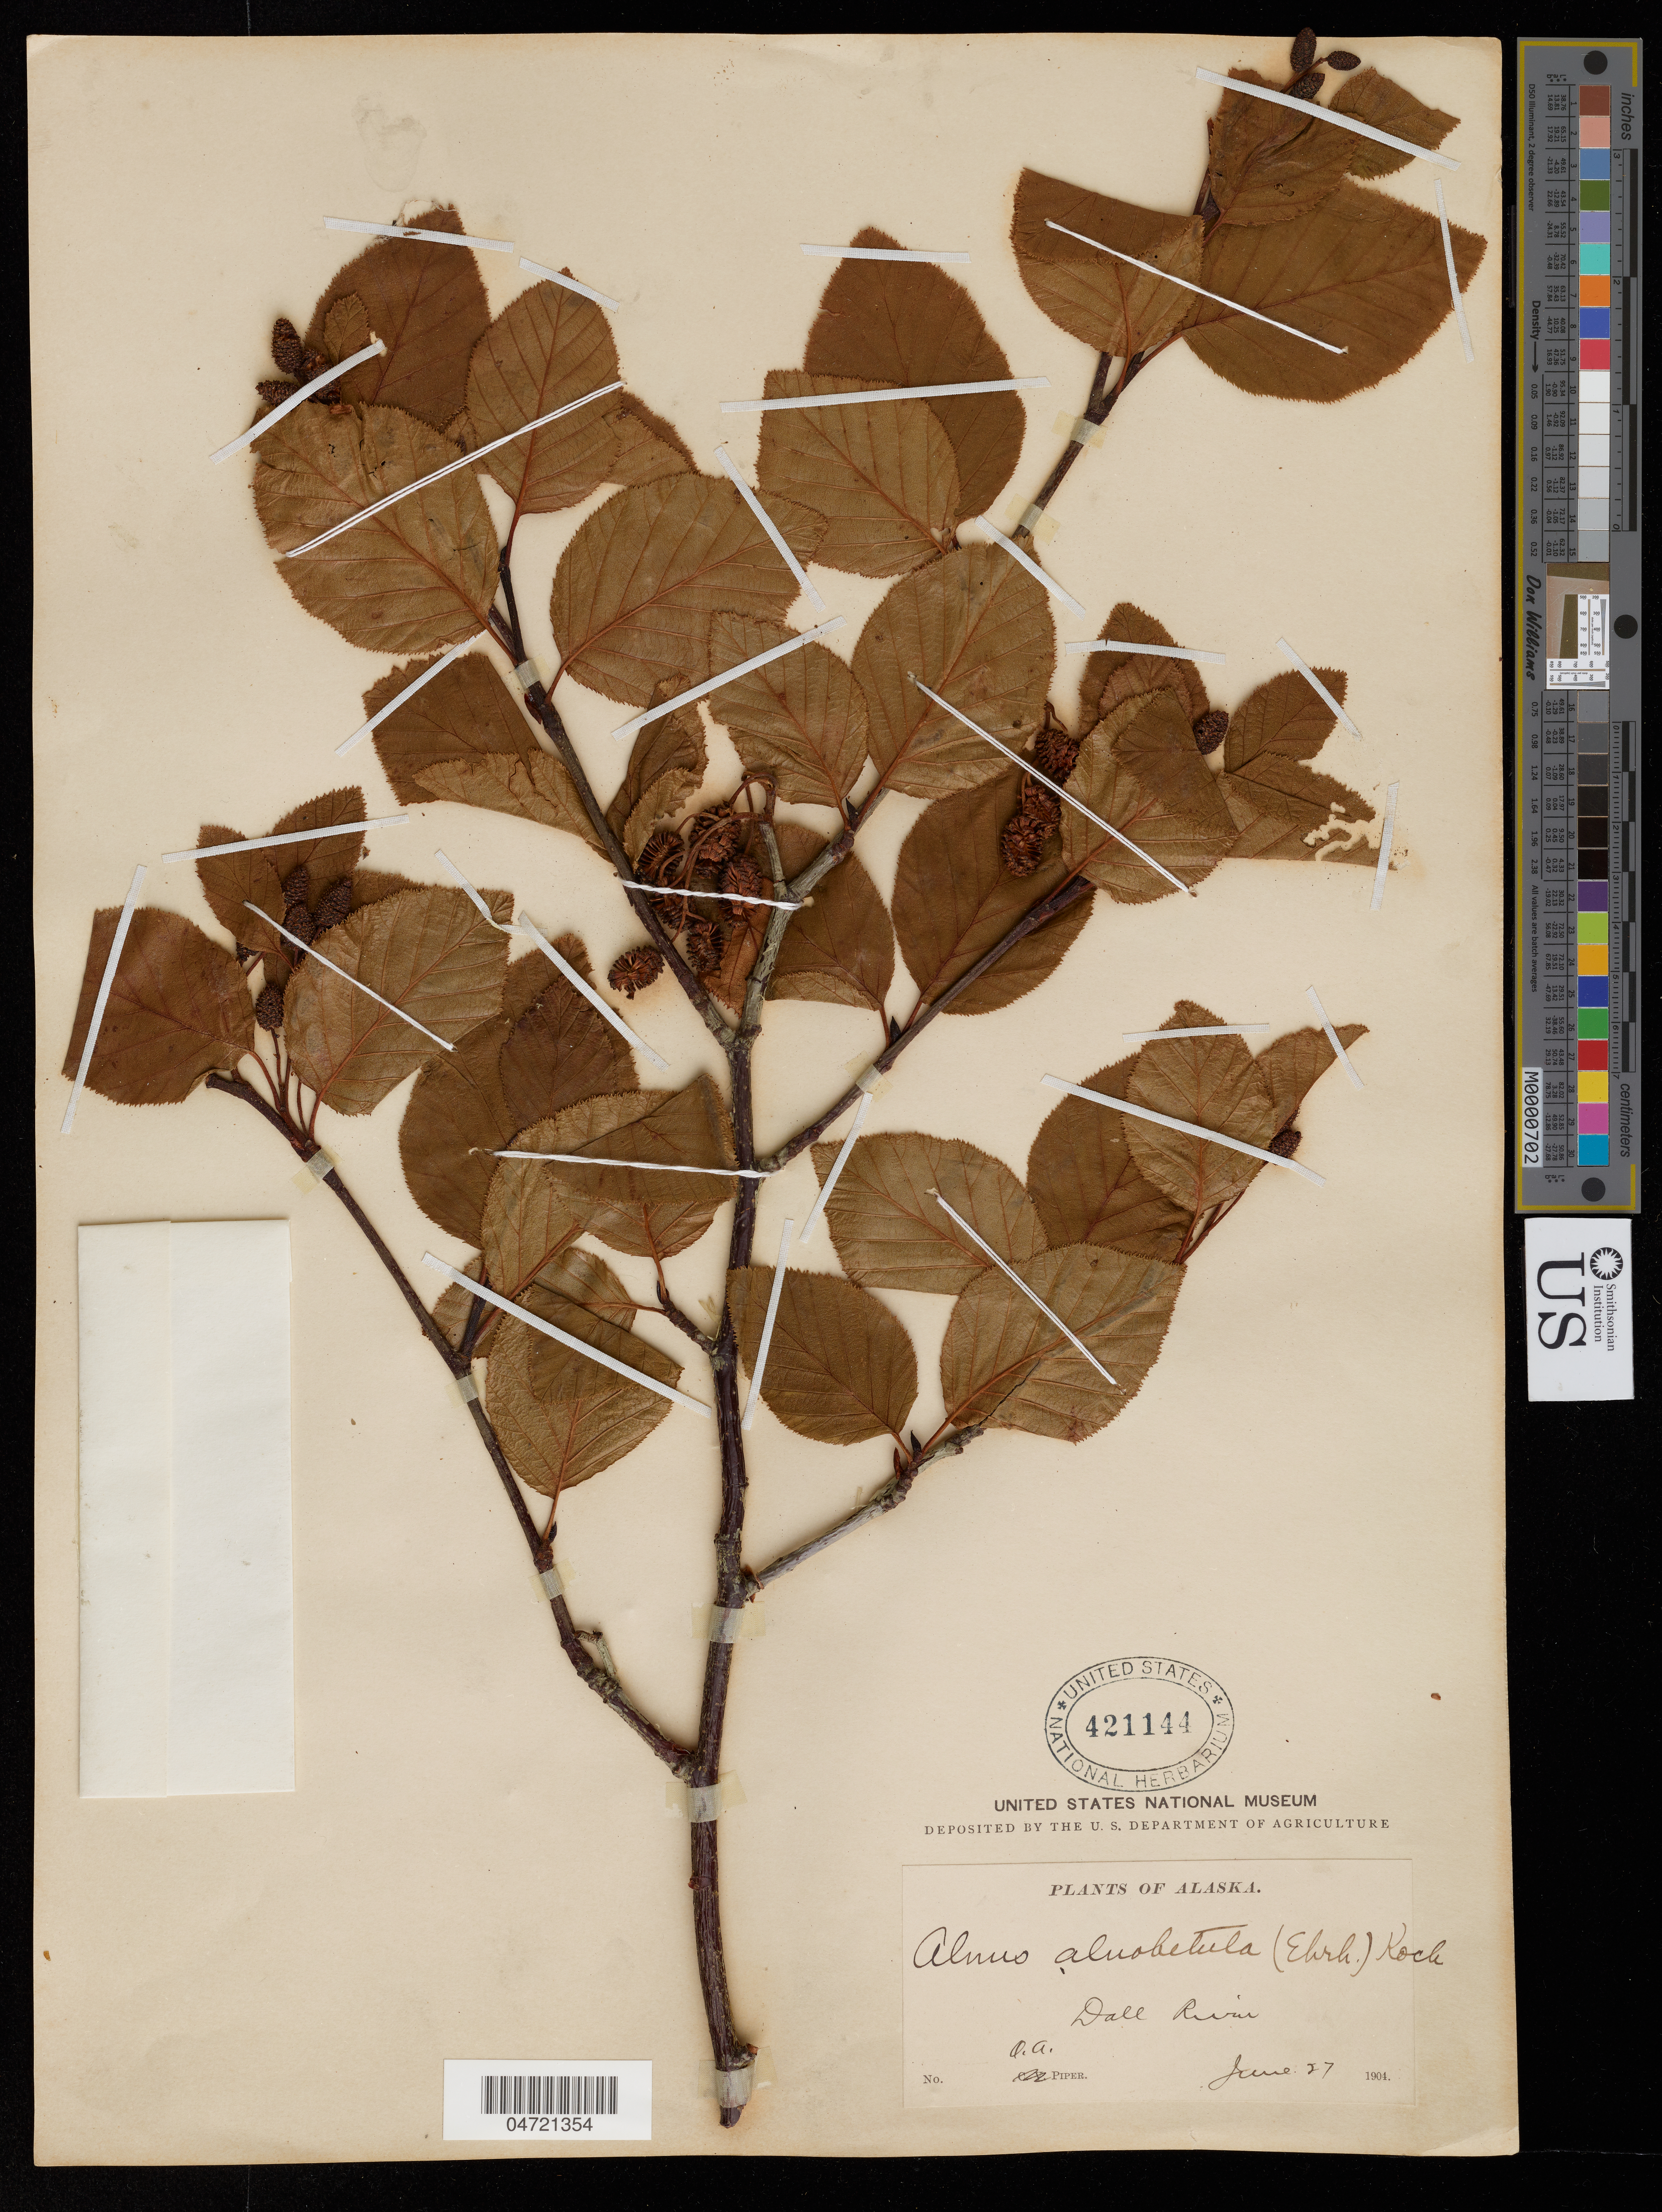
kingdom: Plantae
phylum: Tracheophyta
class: Magnoliopsida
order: Fagales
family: Betulaceae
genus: Alnus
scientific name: Alnus alnobetula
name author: (Ehrh.) K. Koch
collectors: O. Piper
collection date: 1904-06-27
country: United States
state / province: Alaska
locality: Dall River.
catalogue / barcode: US 421144